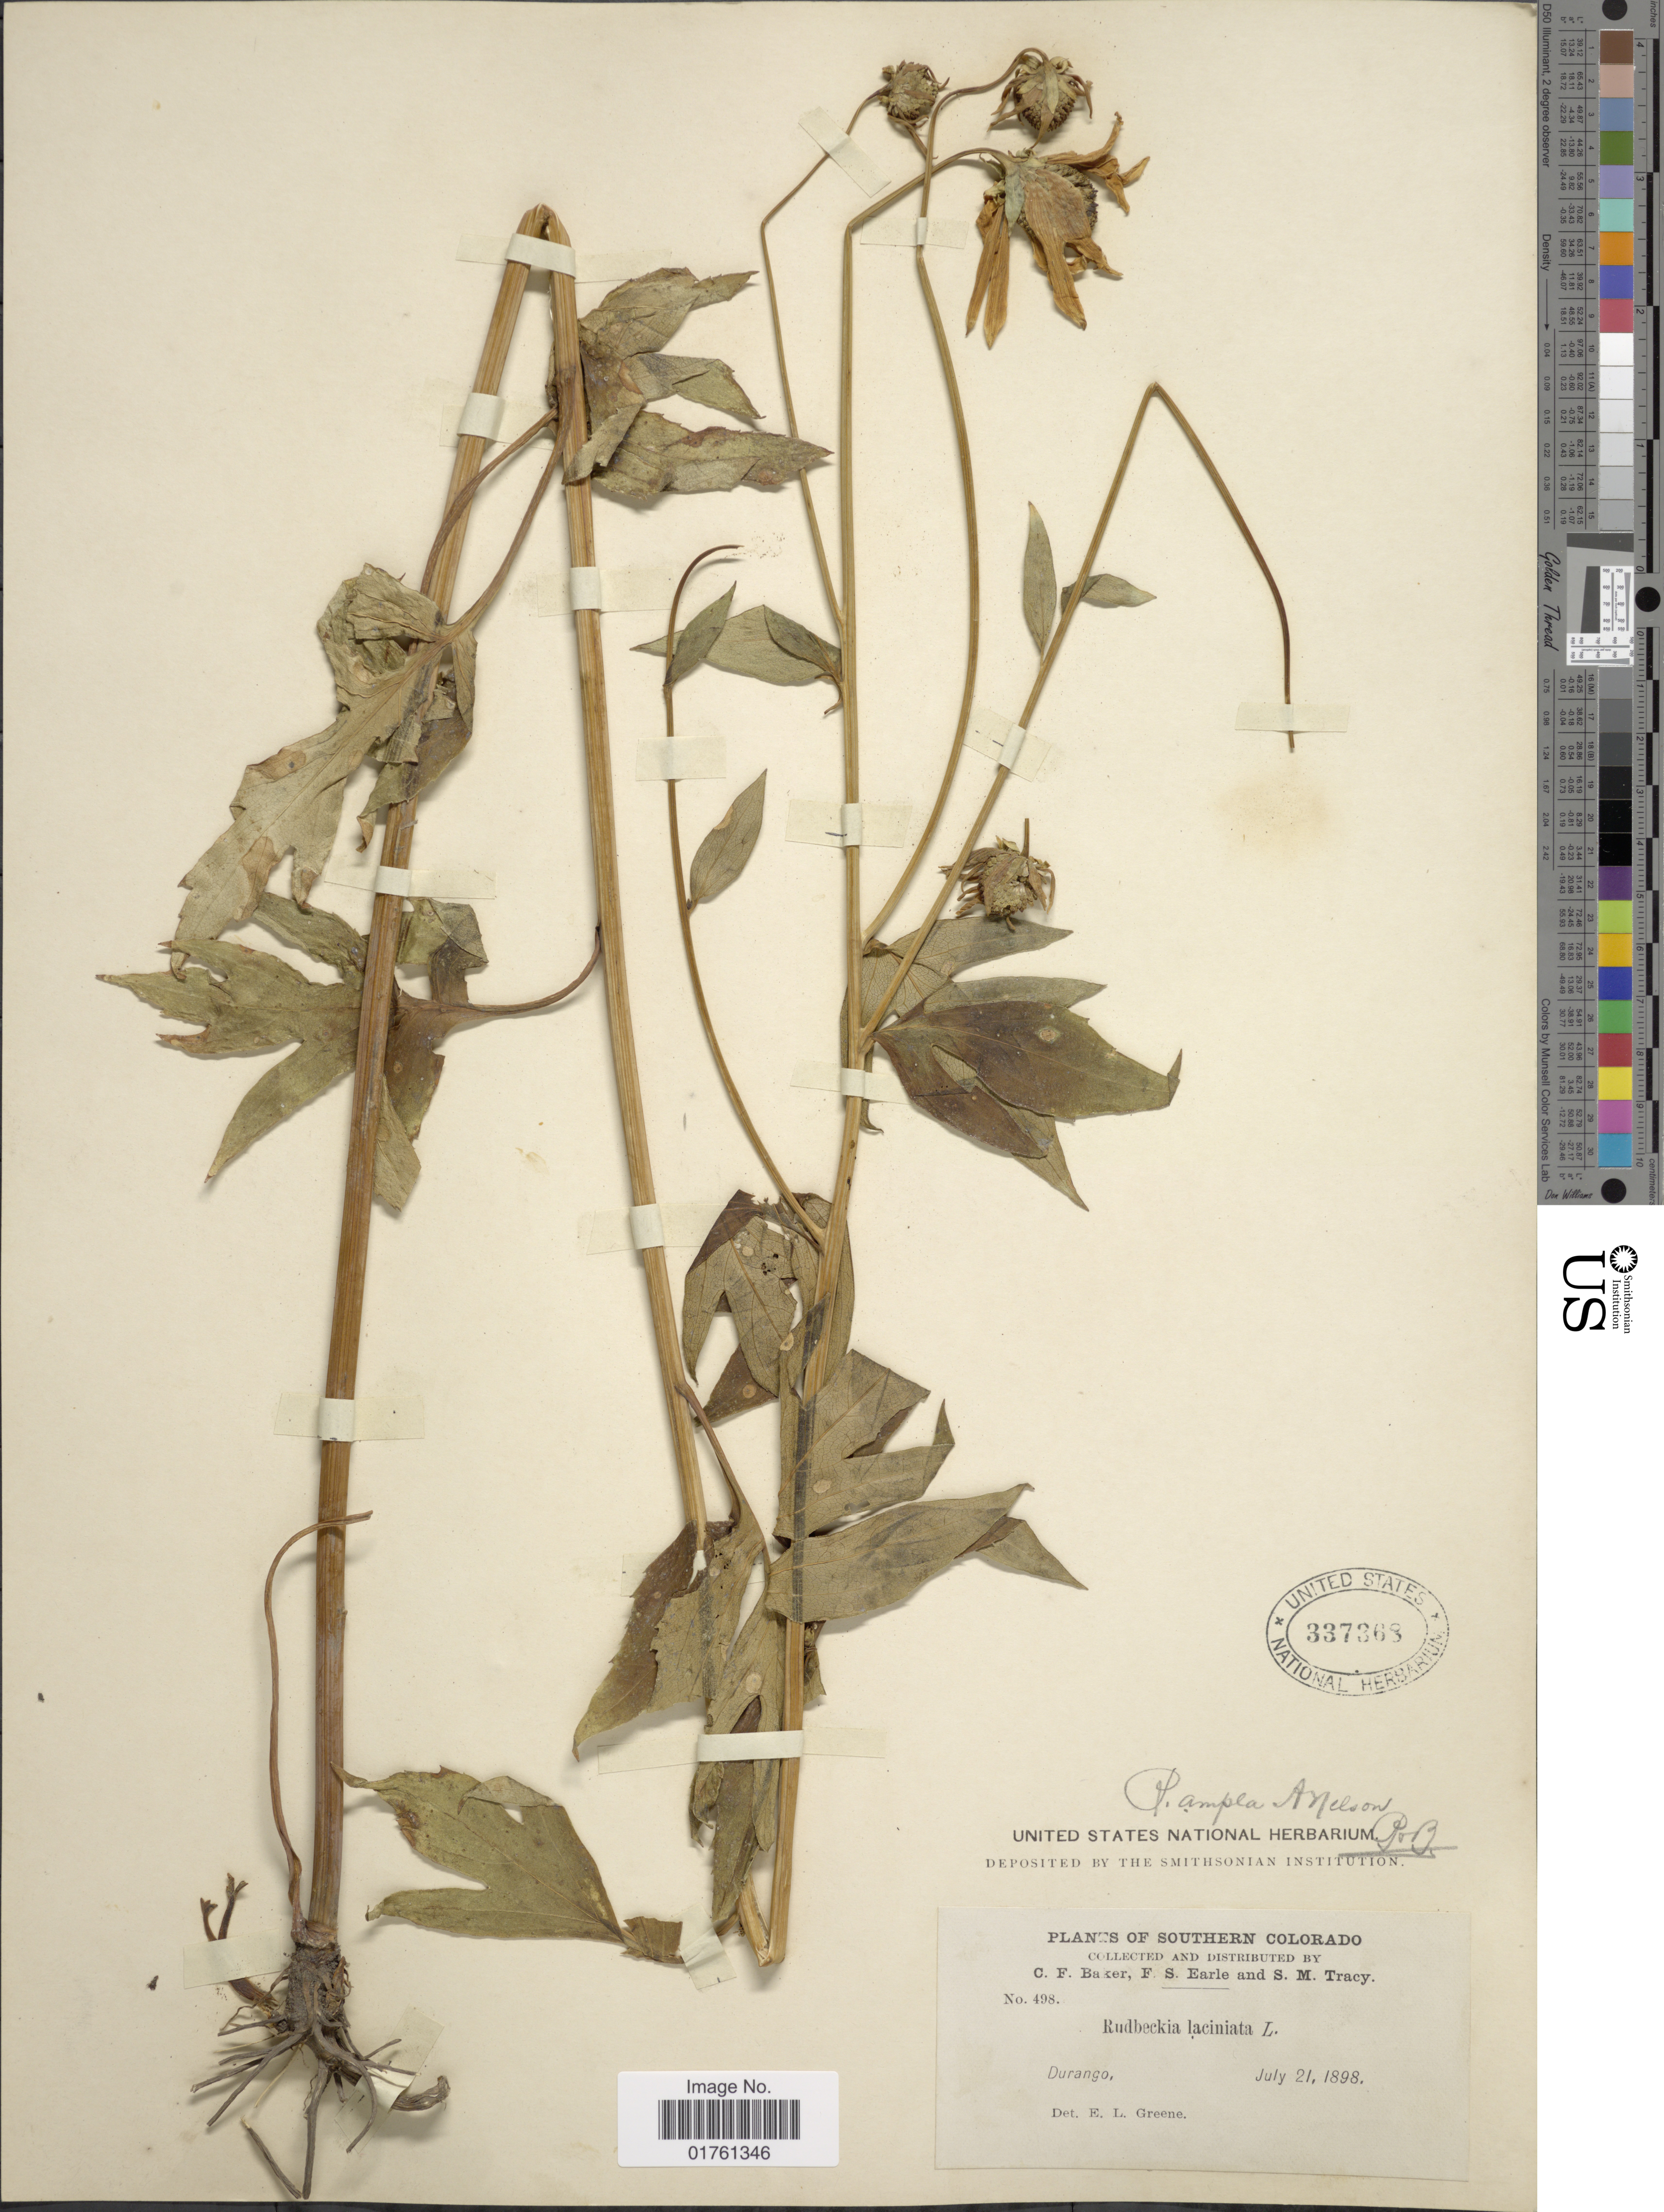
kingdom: Plantae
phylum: Tracheophyta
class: Magnoliopsida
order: Asterales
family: Asteraceae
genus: Rudbeckia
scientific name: Rudbeckia laciniata var. ampla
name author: (A. Nelson) Cronq.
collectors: C. F. Baker, F. S. Earle & S. M. Tracy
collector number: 498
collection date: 1898-07-21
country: United States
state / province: Colorado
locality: Southern Colorado, Durango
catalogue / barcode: US 337368